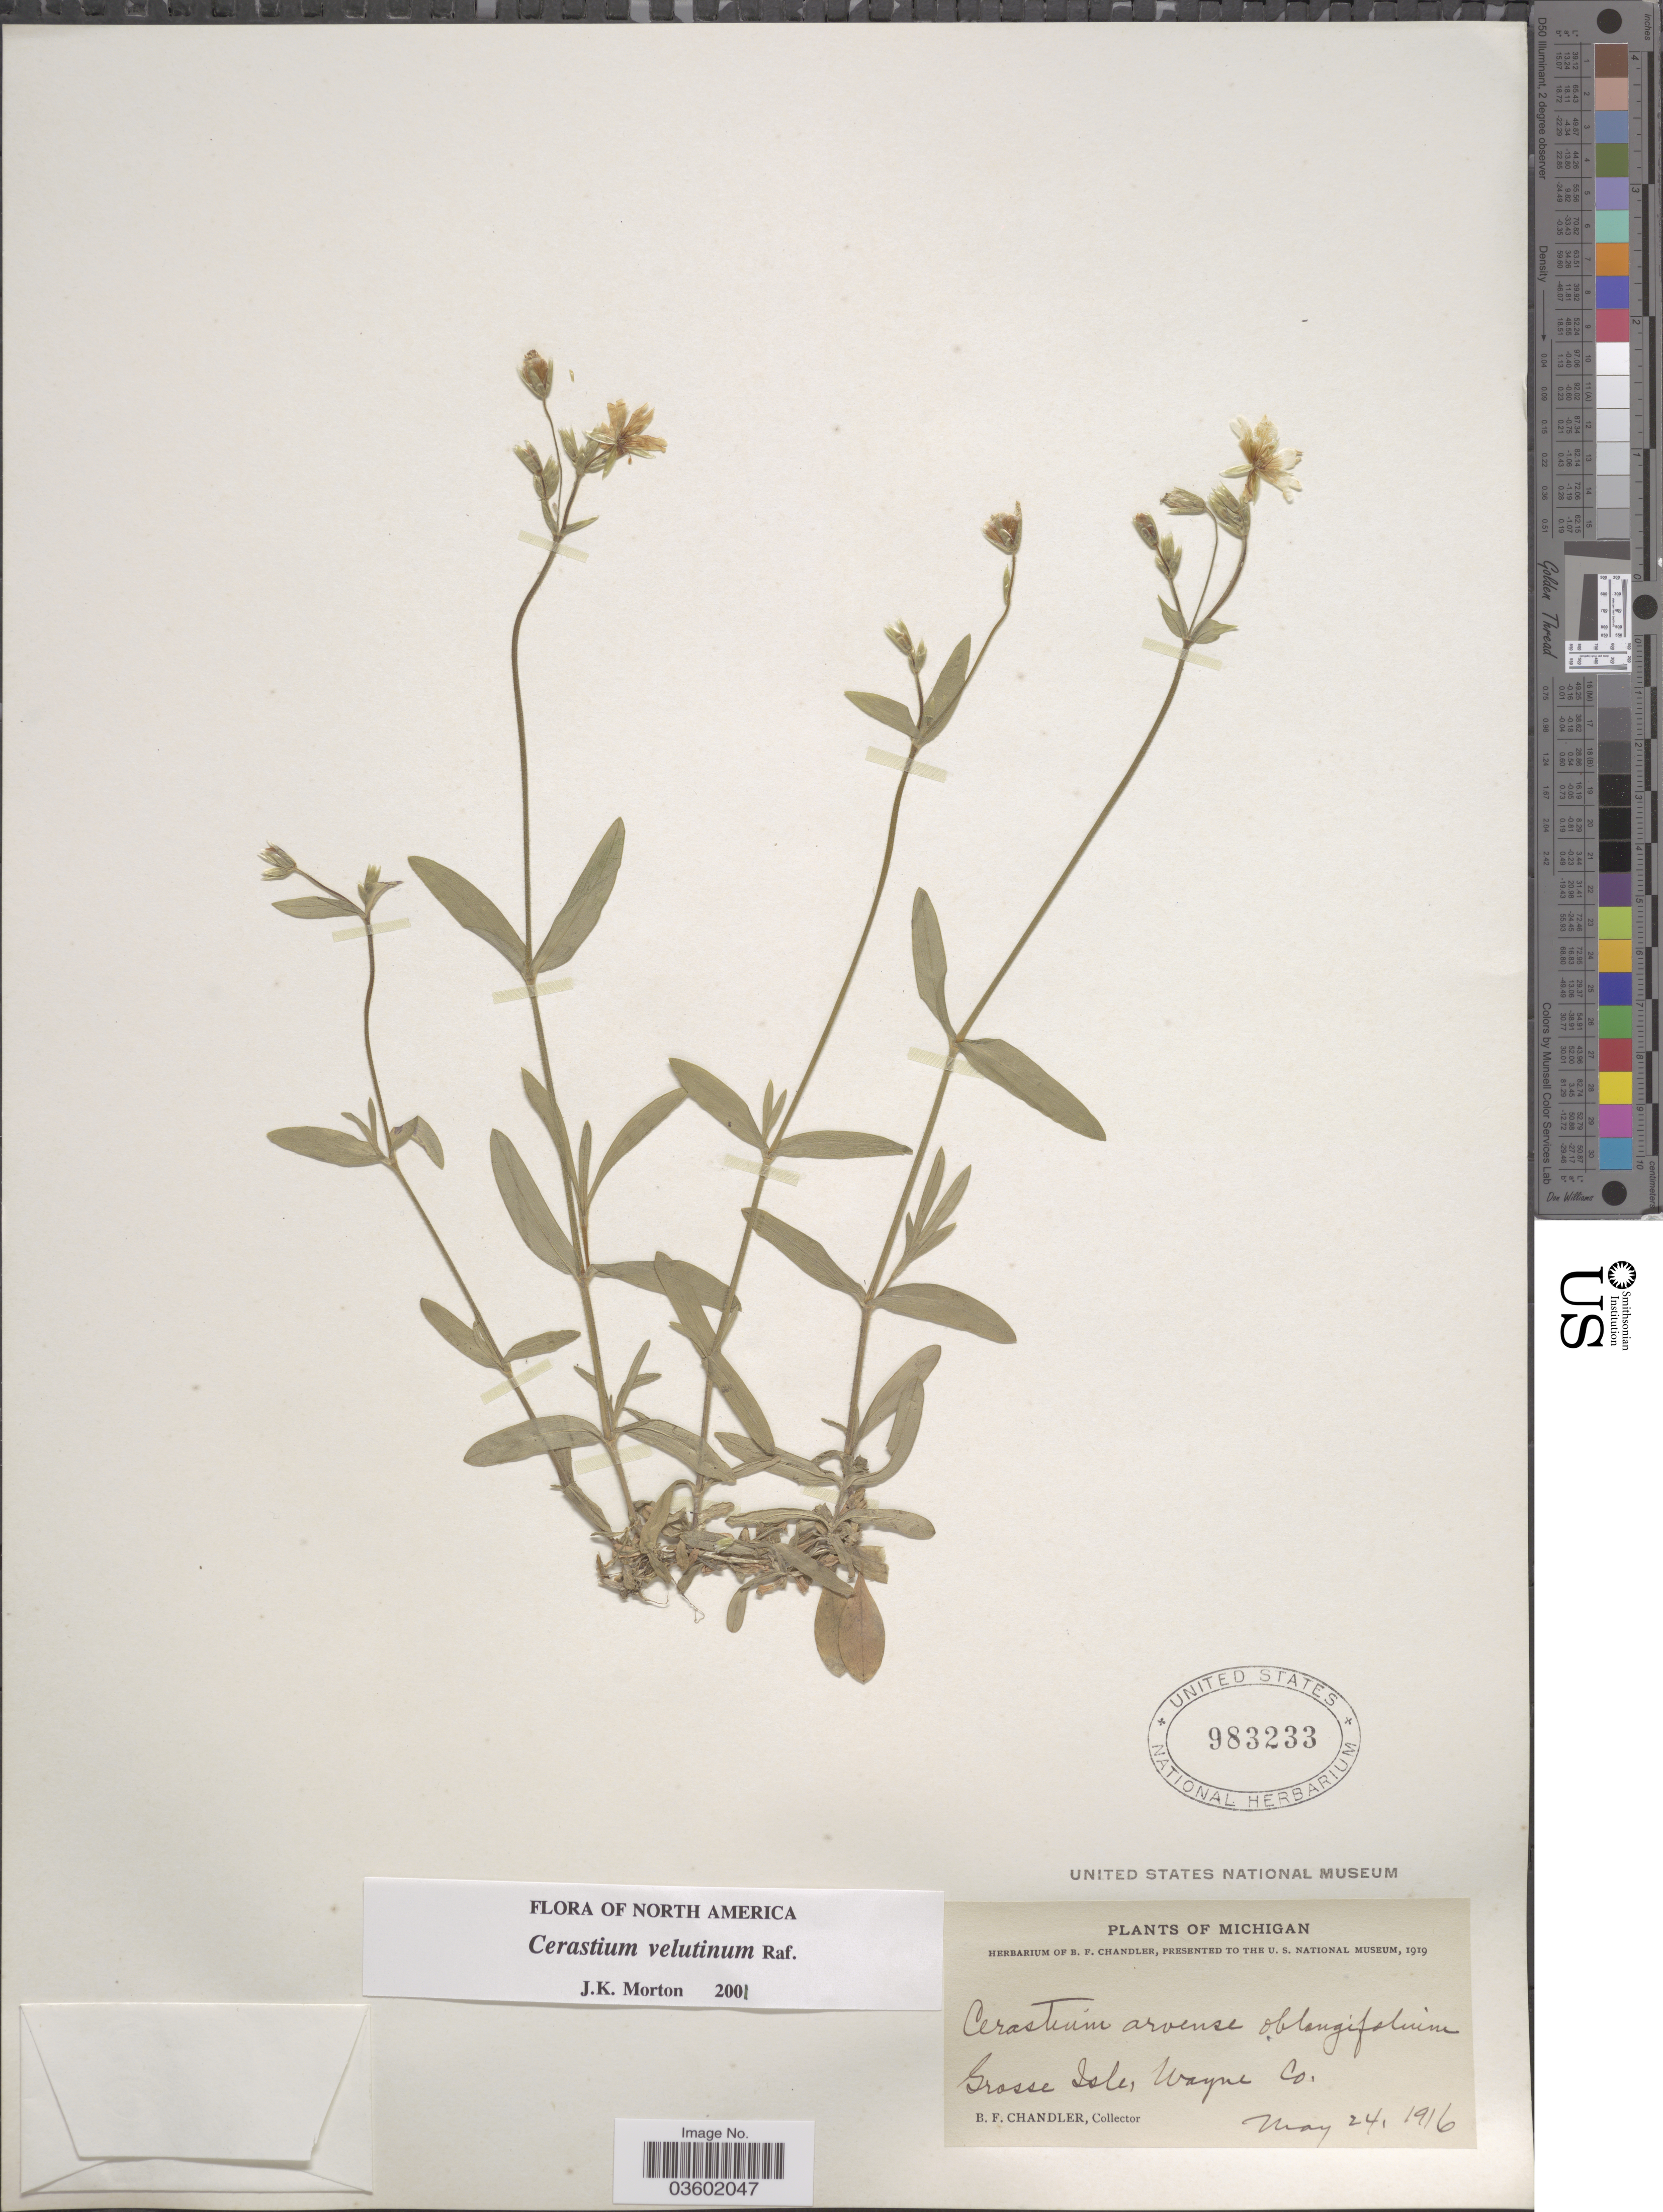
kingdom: Plantae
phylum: Tracheophyta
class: Magnoliopsida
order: Caryophyllales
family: Caryophyllaceae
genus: Cerastium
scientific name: Cerastium velutinum var. velutinum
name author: Raf.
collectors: B. F. Chandler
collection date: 1916-05-24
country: United States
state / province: Michigan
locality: Grosse Isle, Wayne Co.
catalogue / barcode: US 983233